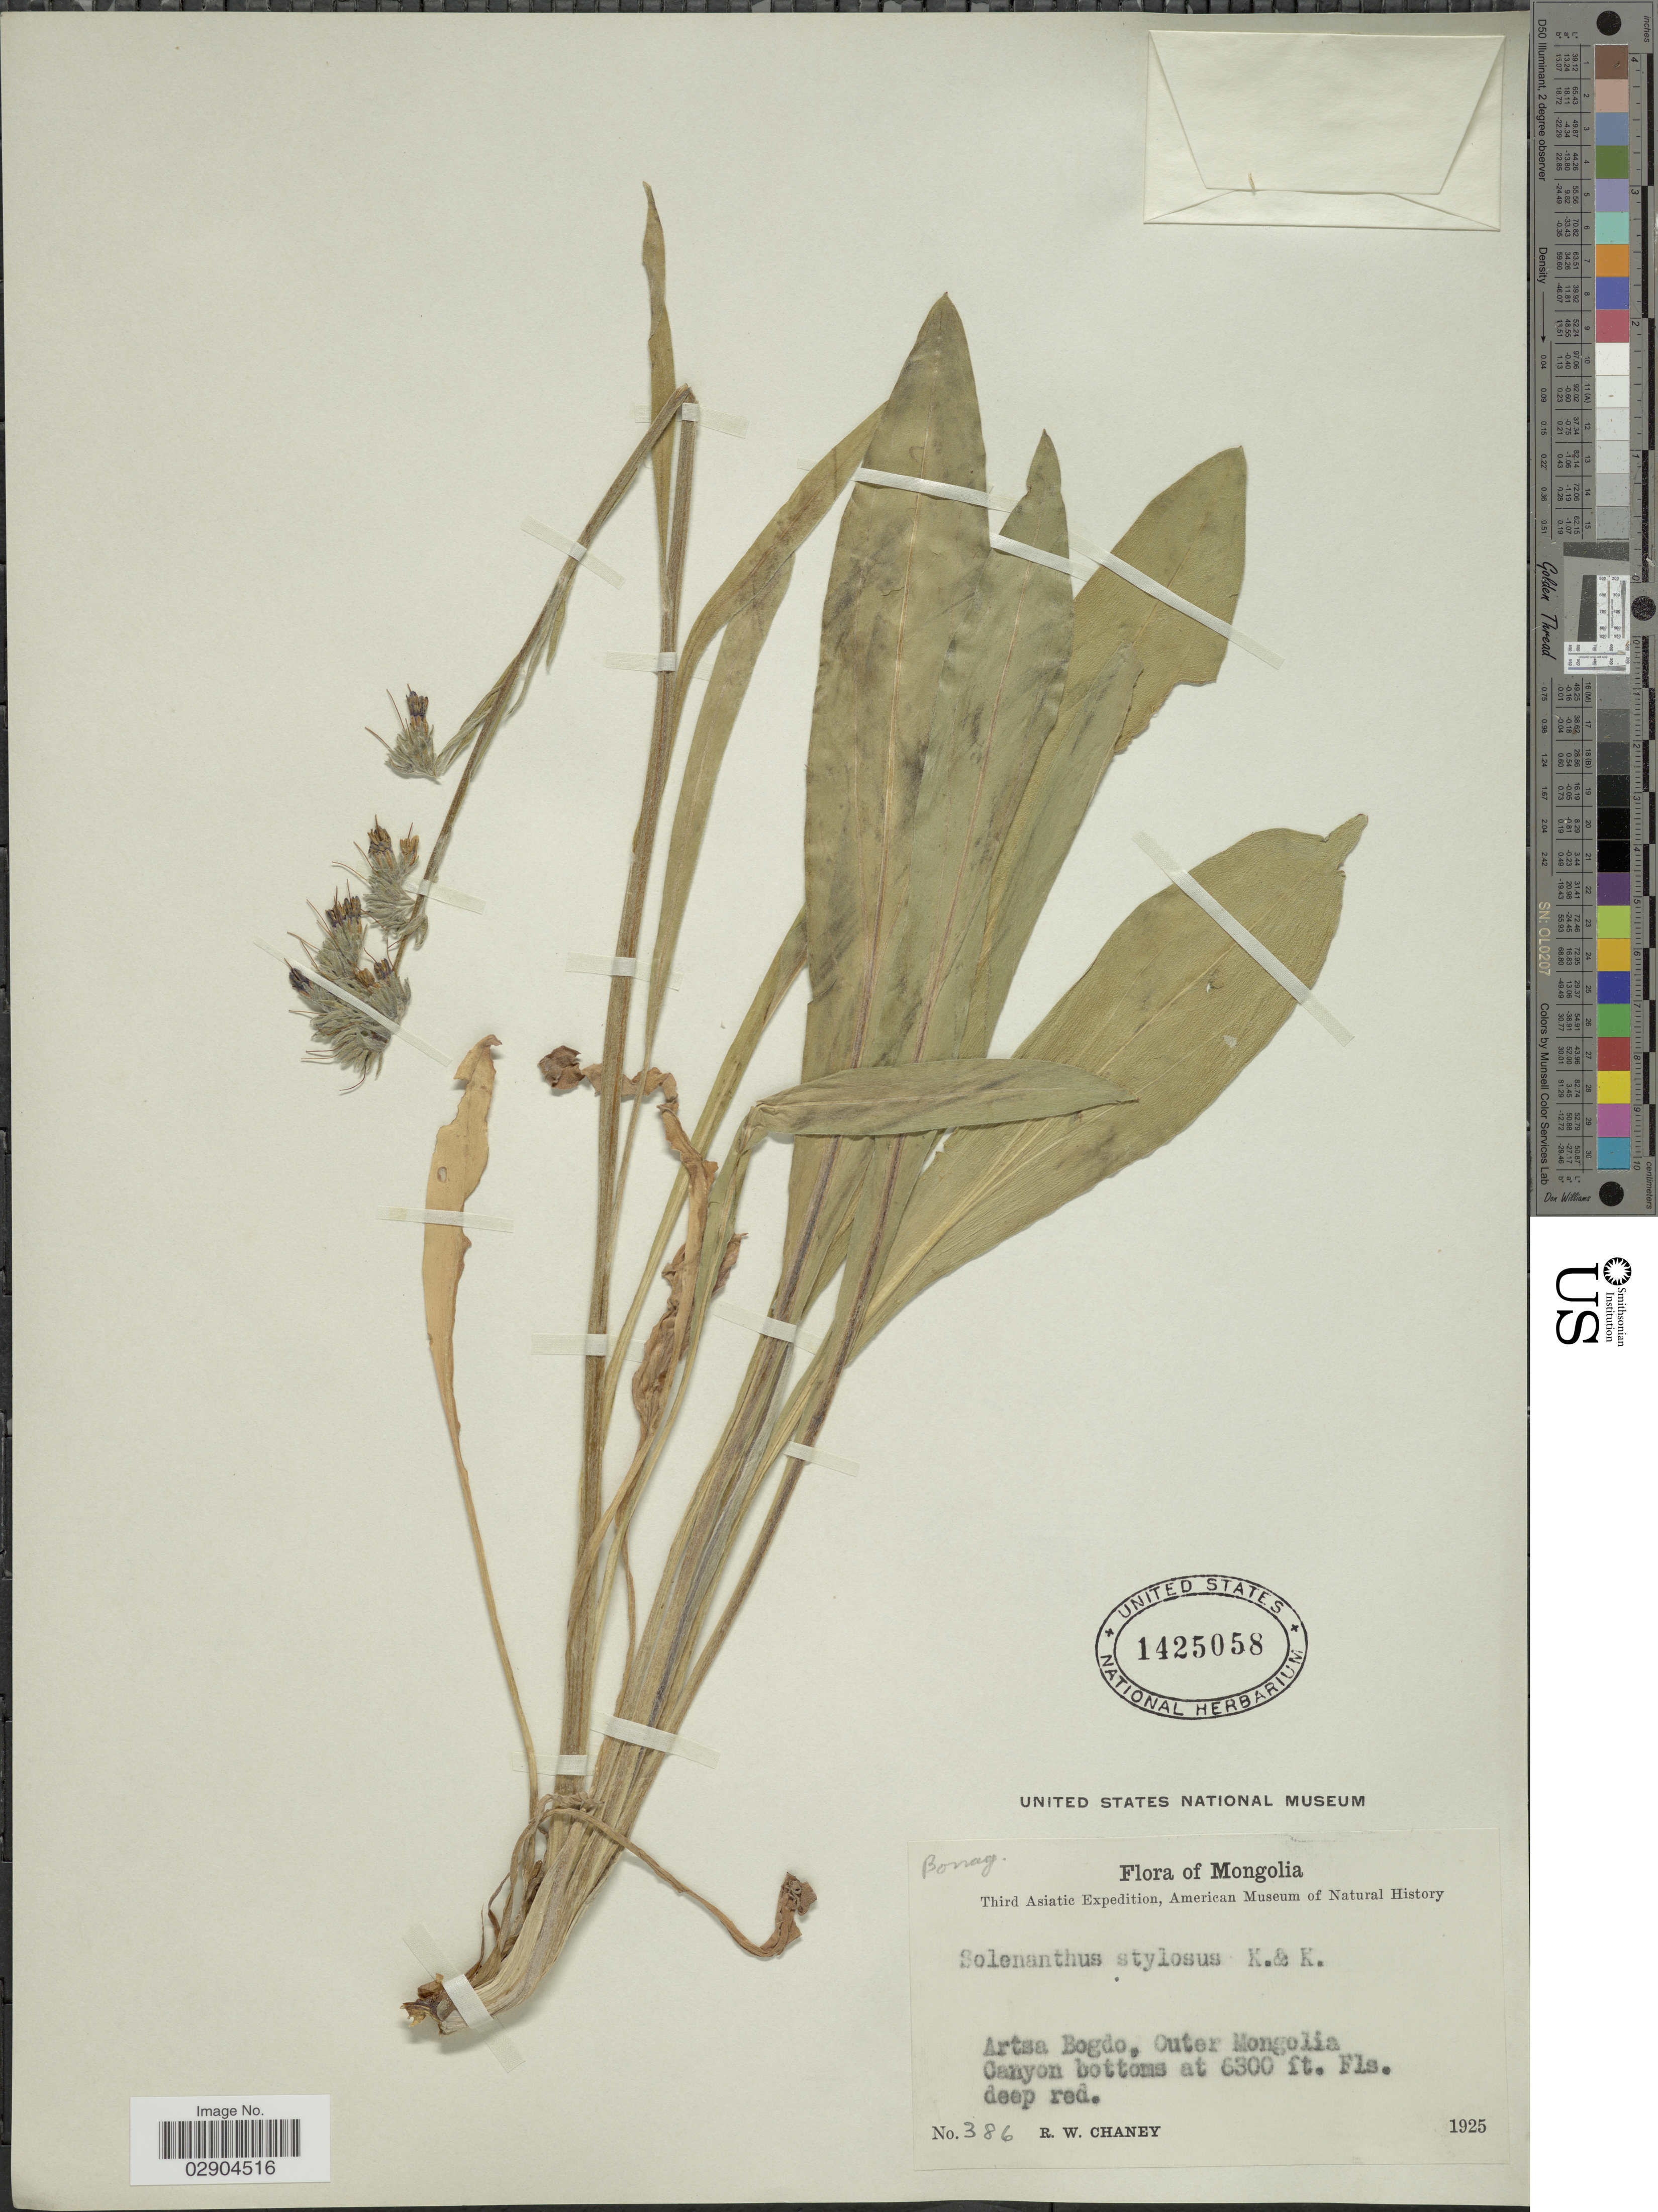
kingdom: Plantae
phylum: Tracheophyta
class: Magnoliopsida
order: Boraginales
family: Boraginaceae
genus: Solenanthus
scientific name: Solenanthus stylosus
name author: Lipsky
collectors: R. Chaney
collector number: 386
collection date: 1925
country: Mongolia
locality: Artsa Bogdo, Outer Mongolia.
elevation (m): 1920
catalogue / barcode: US 1425058